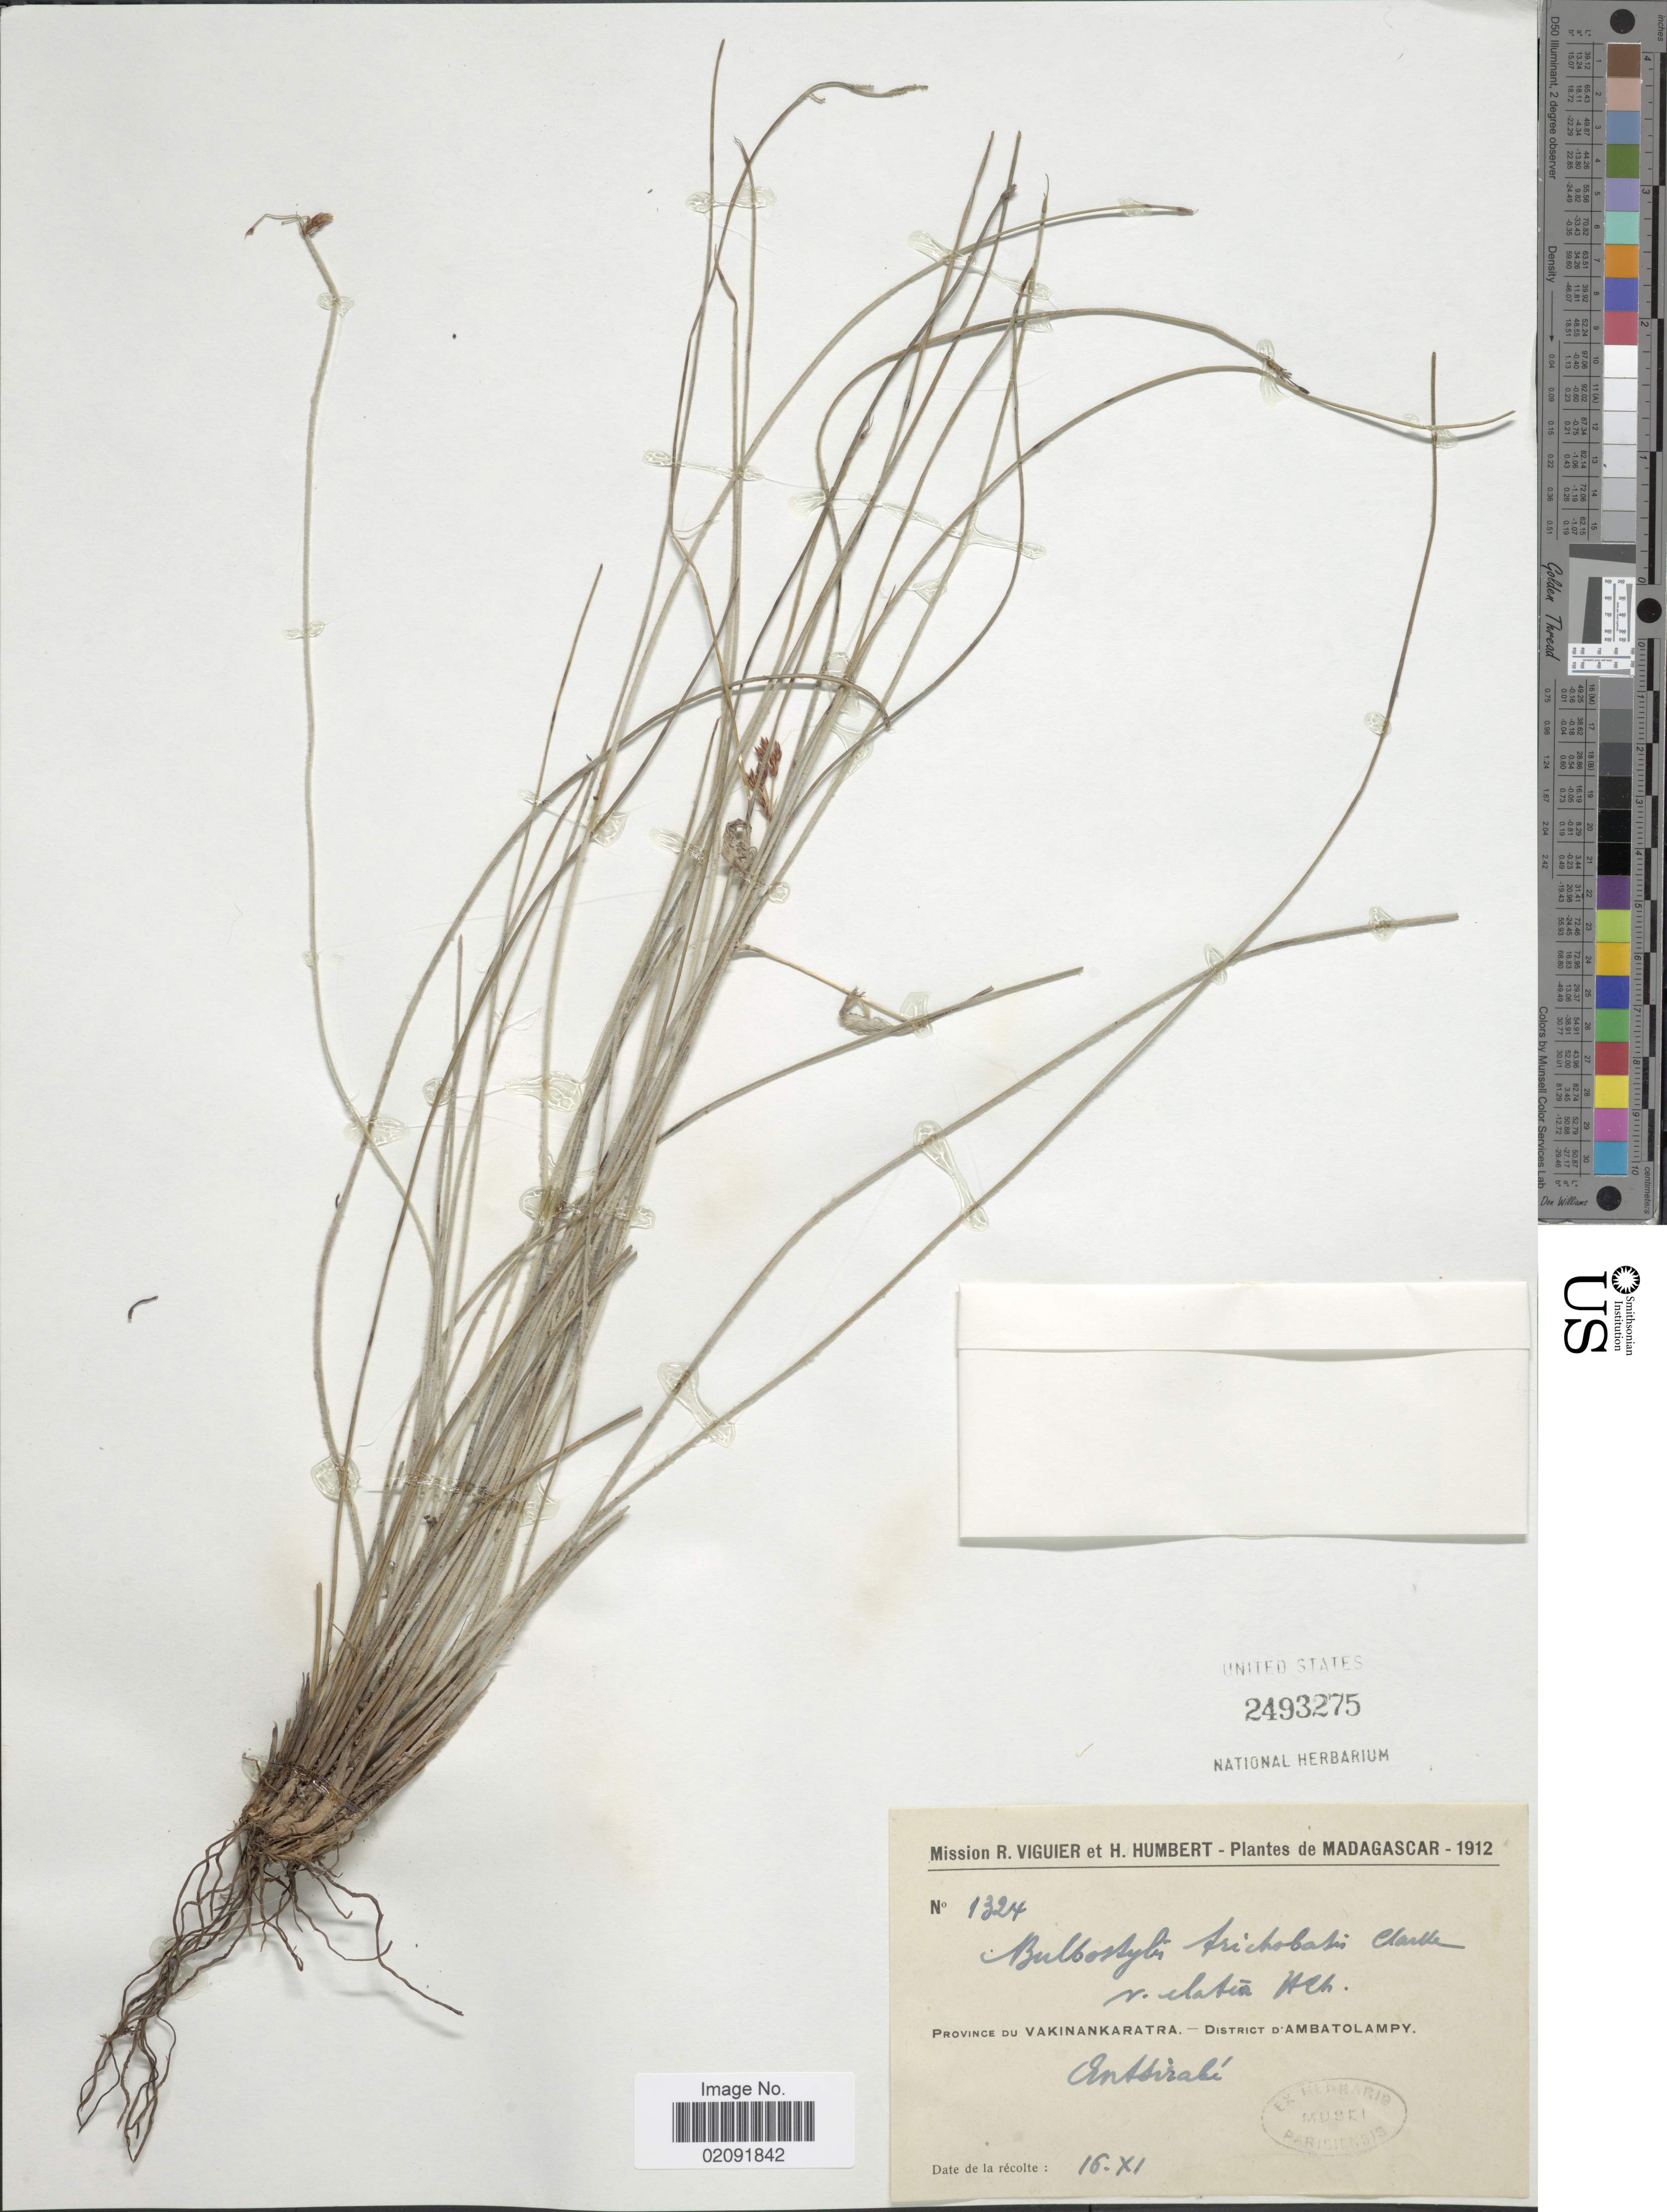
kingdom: Plantae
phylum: Tracheophyta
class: Liliopsida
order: Poales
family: Cyperaceae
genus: Bulbostylis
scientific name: Bulbostylis trichobasis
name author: (Baker) C.B. Clarke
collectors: R. Viguier & H. Humbert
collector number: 1324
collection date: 1912-11-16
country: Madagascar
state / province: Vakinankaratra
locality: District d'Ambatolampy, Entsirabí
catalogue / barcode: US 2493275